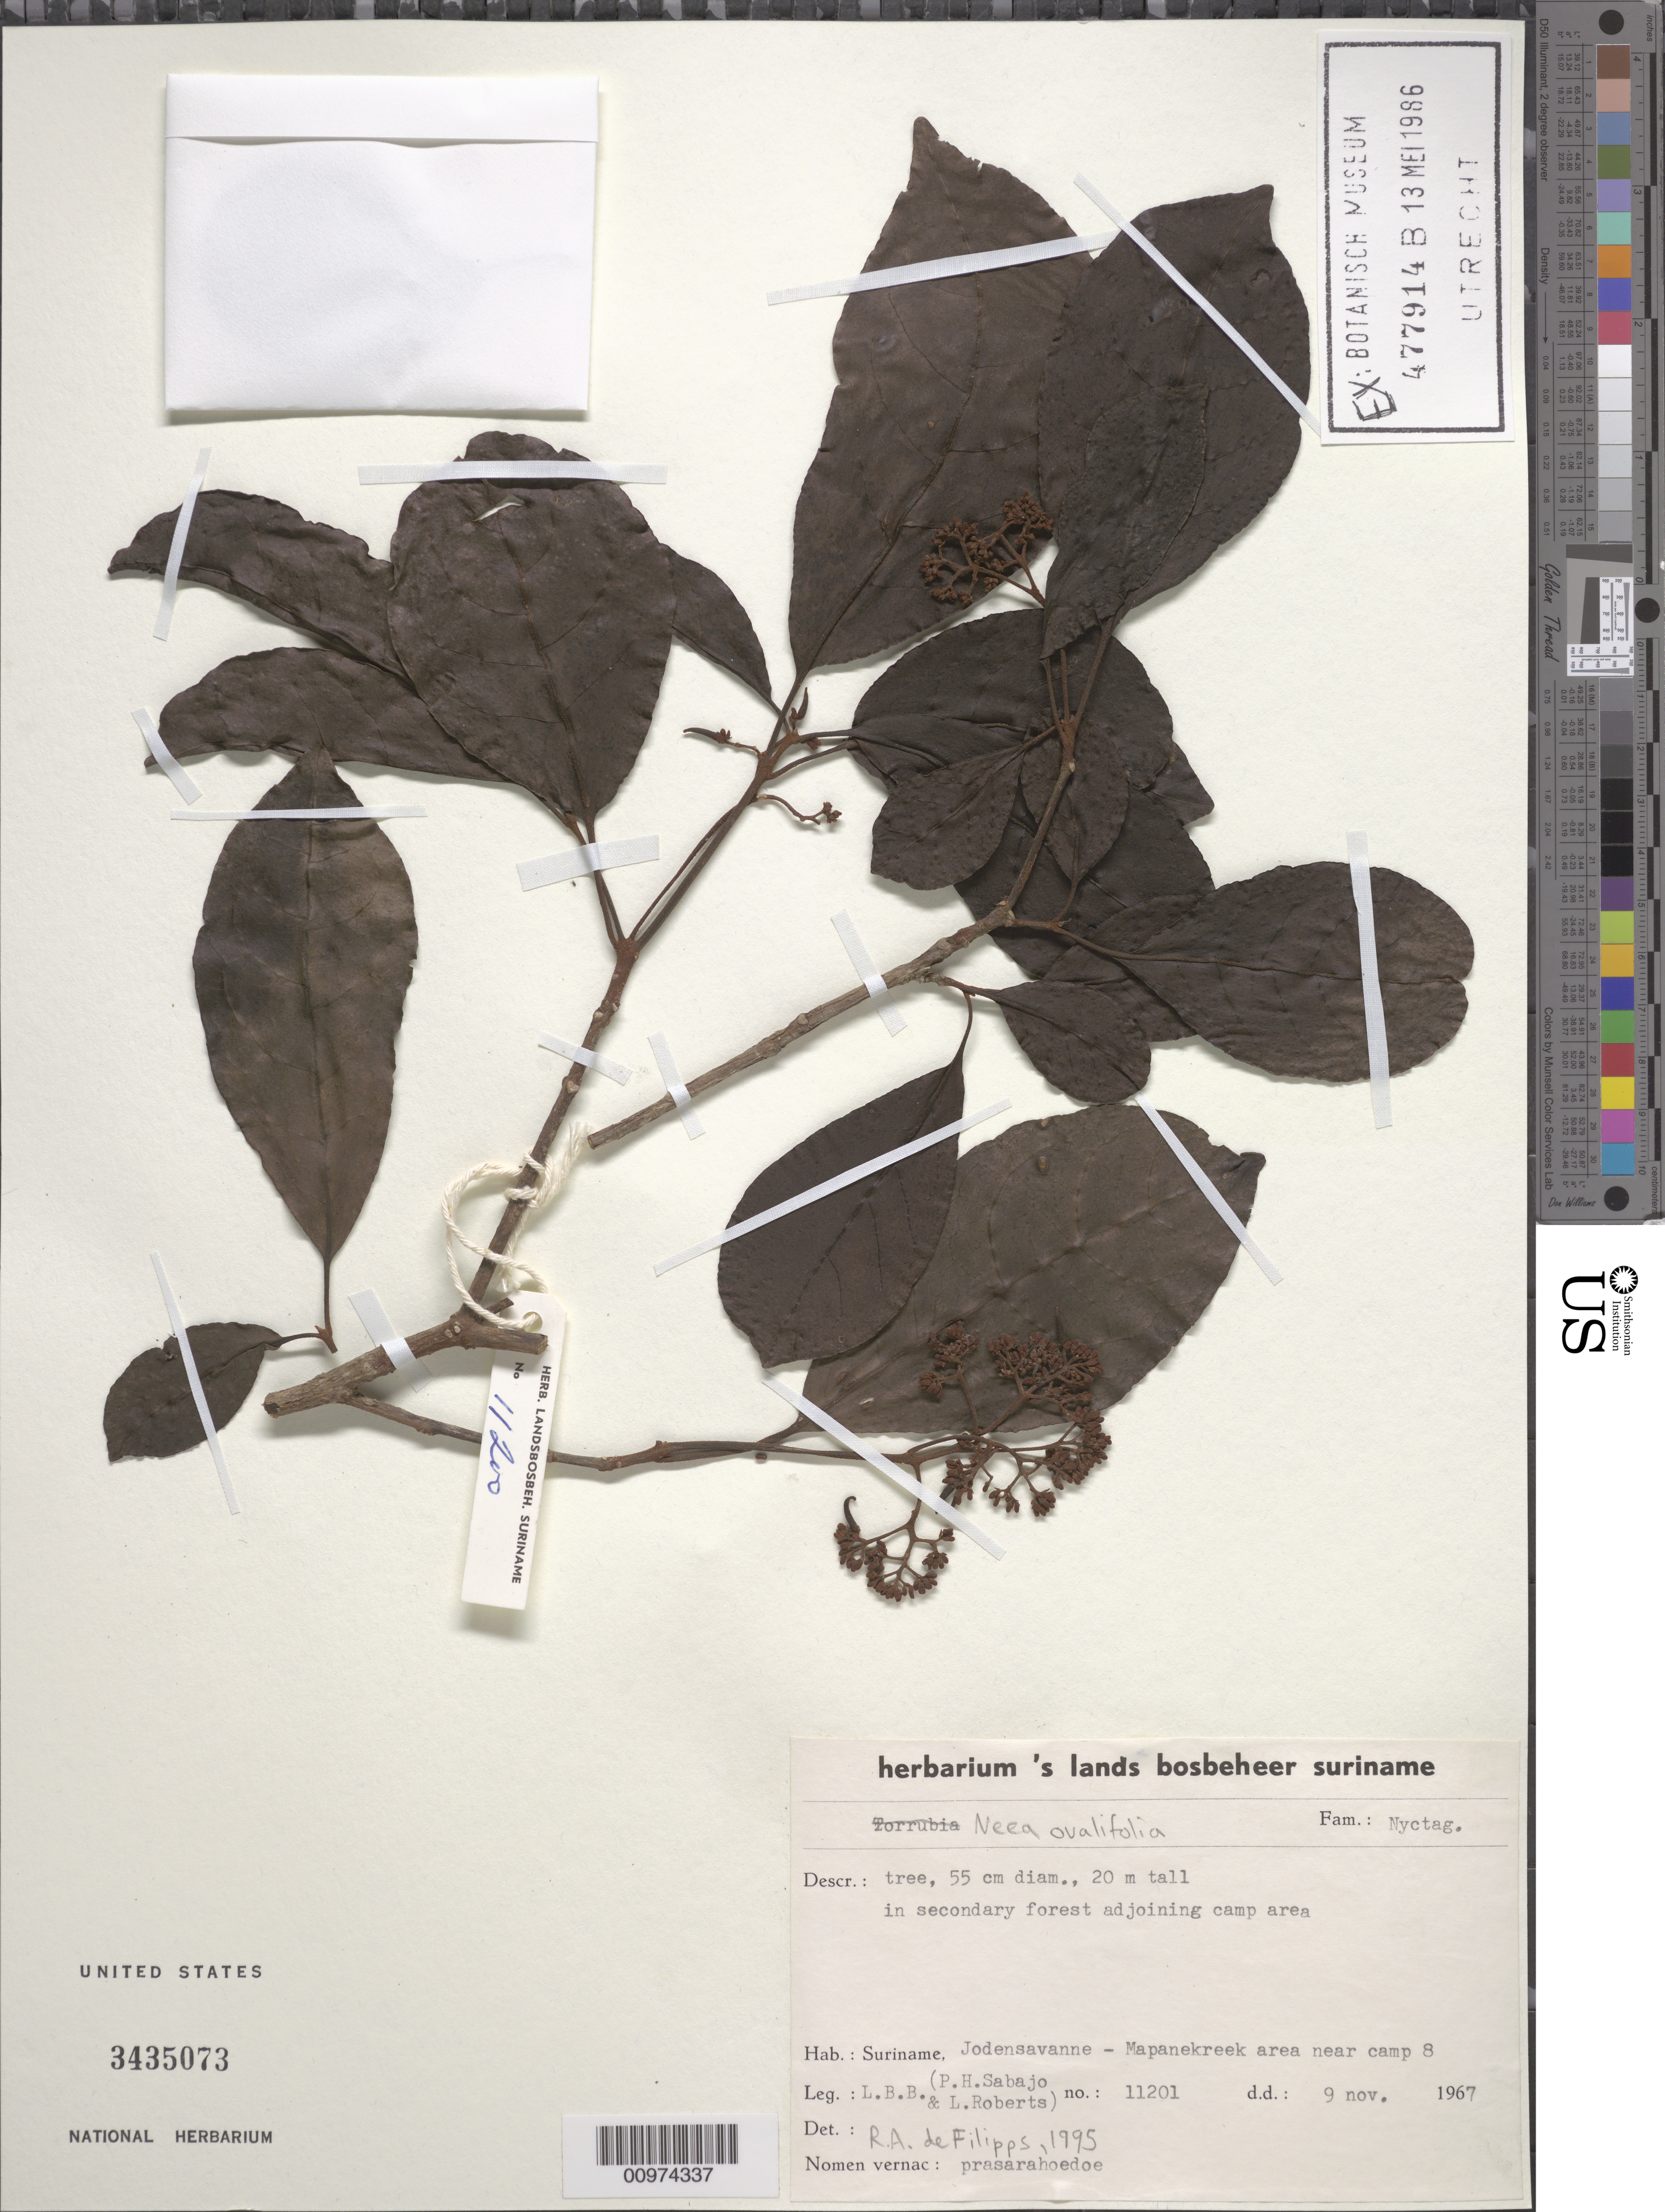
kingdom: Plantae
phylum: Tracheophyta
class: Magnoliopsida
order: Caryophyllales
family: Nyctaginaceae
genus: Neea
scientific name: Neea ovalifolia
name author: Spruce ex J.A. Schmidt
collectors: P. Sabajo & L. Roberts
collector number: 11201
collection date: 1967-11-09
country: Suriname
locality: Jodensavanne - Mapanekreek area near camp 8.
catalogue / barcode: US 3435073